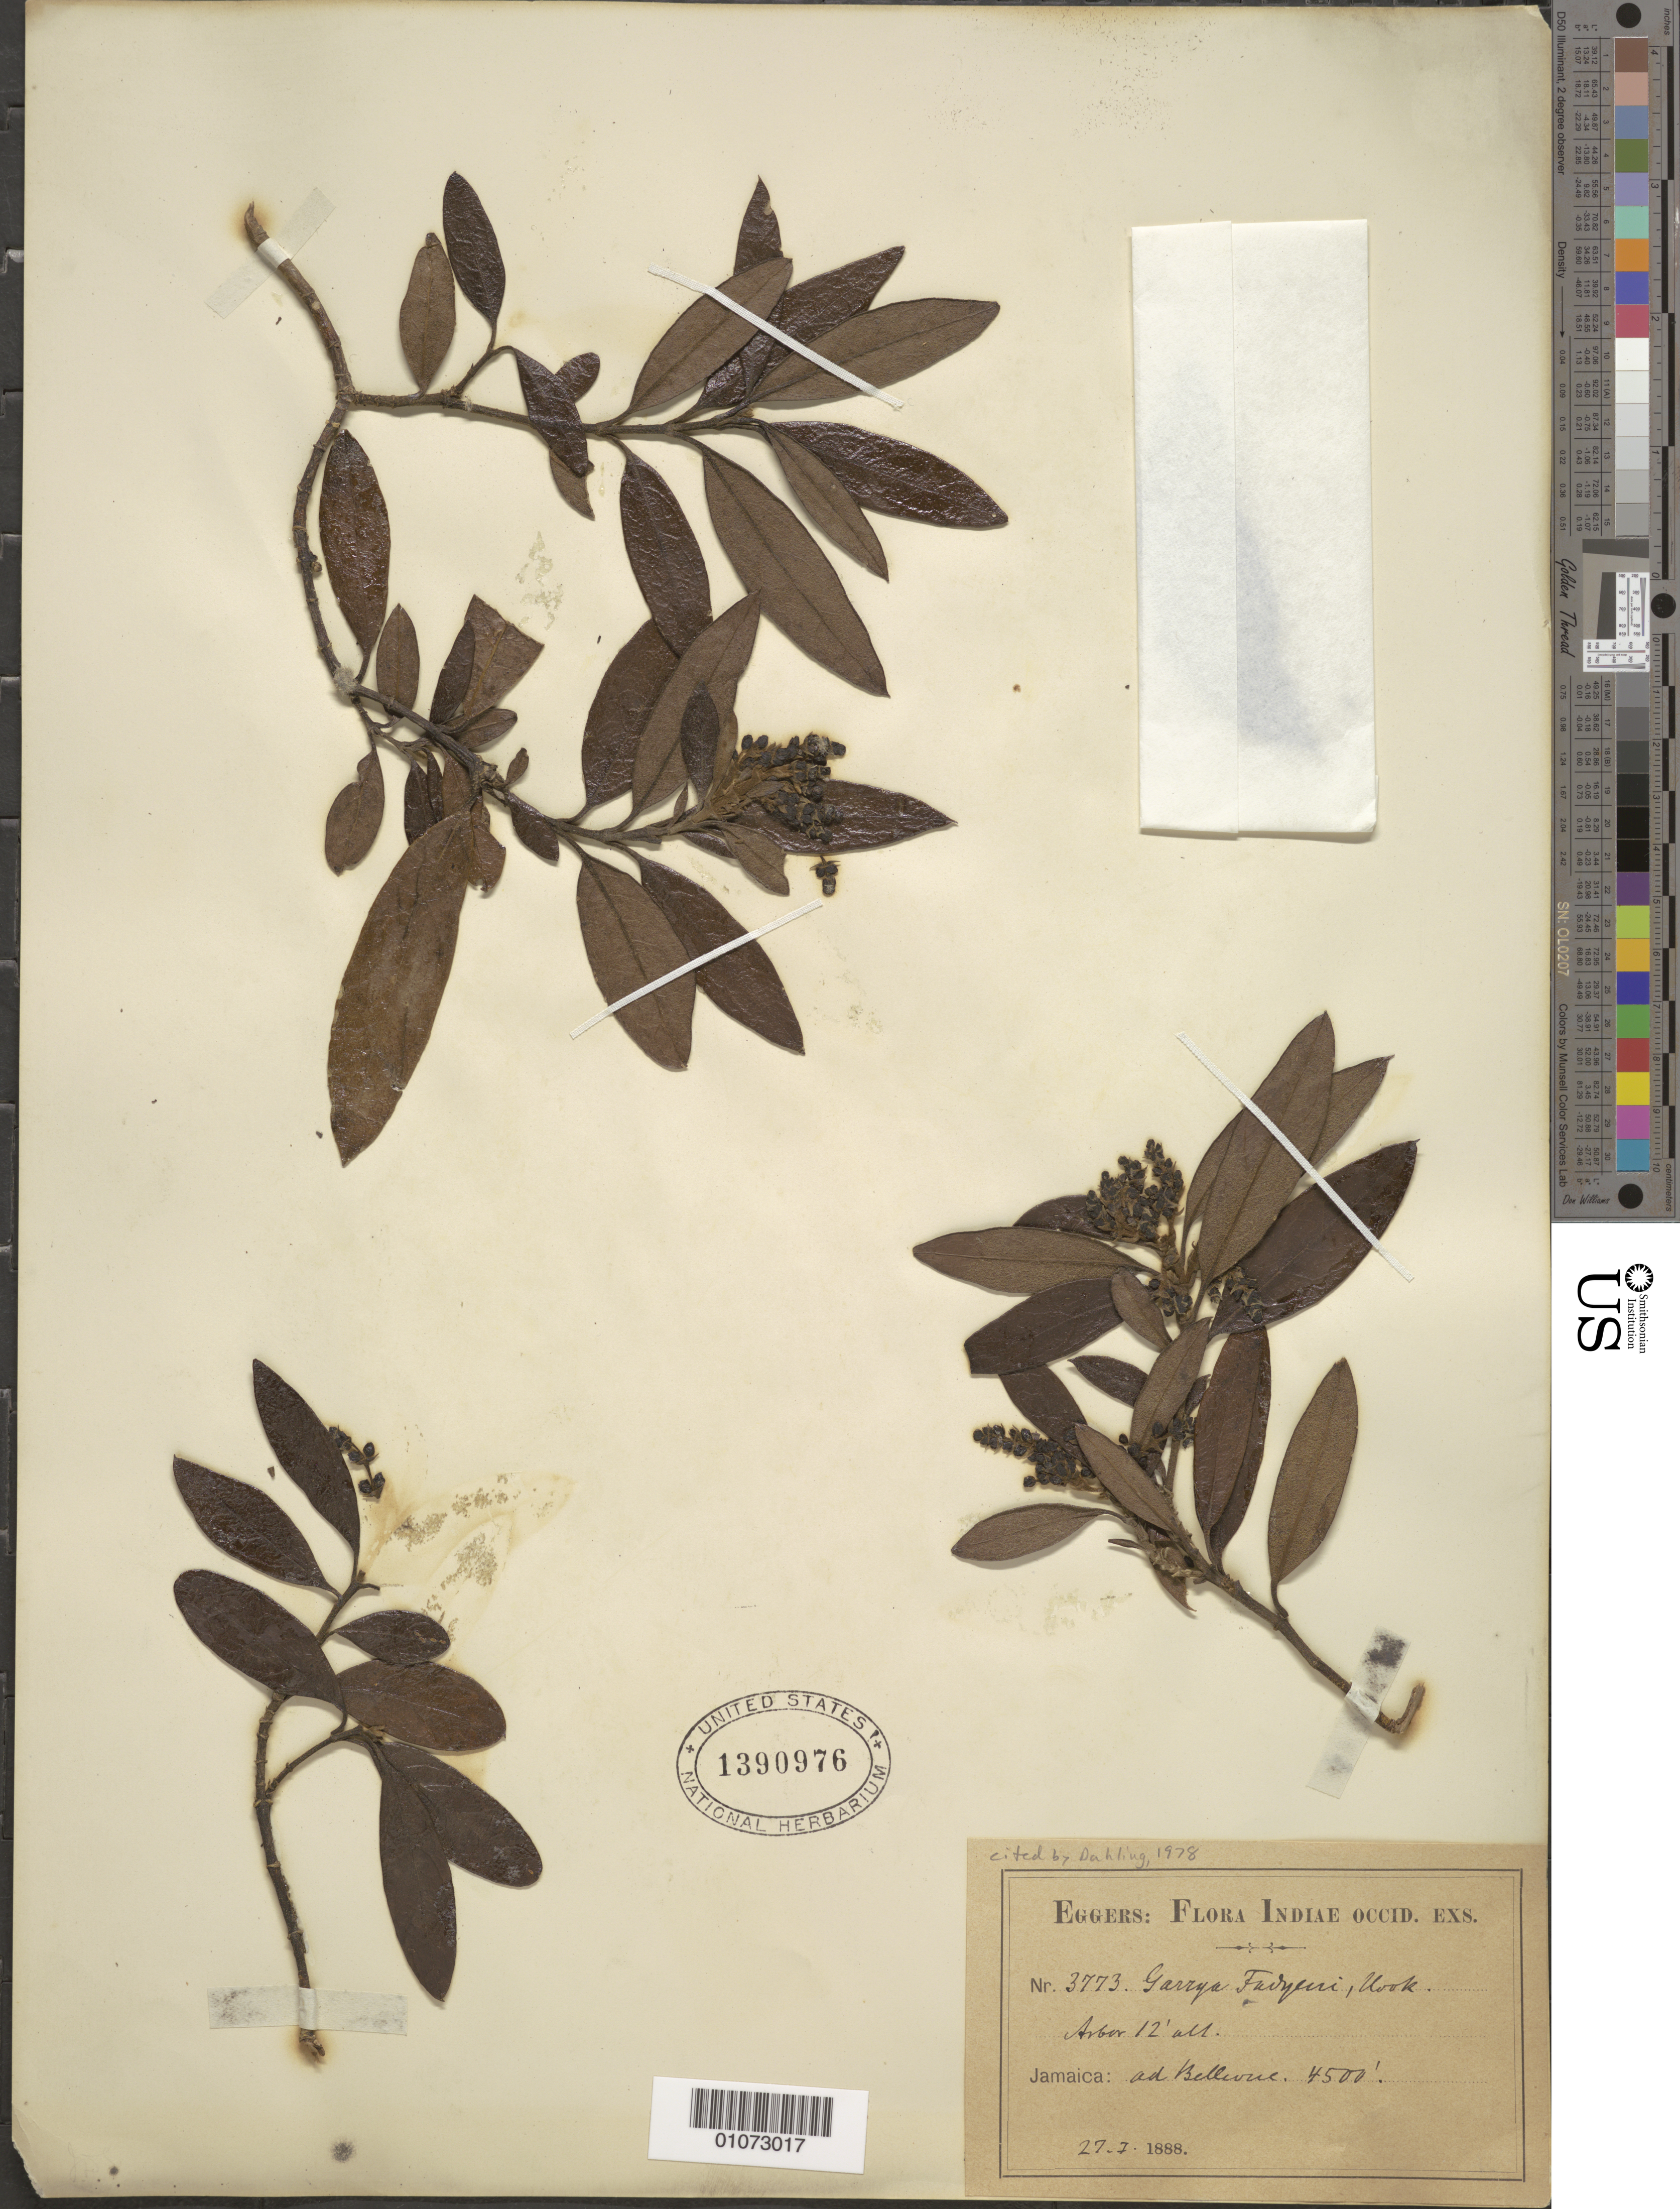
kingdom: Plantae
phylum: Tracheophyta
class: Magnoliopsida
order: Garryales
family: Garryaceae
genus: Garrya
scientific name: Garrya fadyenii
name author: Hook.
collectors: H. F. A. von Eggers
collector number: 3773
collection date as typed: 27 Jul 1888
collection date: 1888-07-27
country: Jamaica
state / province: Saint Ann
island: Jamaica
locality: Bellevue.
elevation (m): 1372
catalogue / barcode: US 1390976